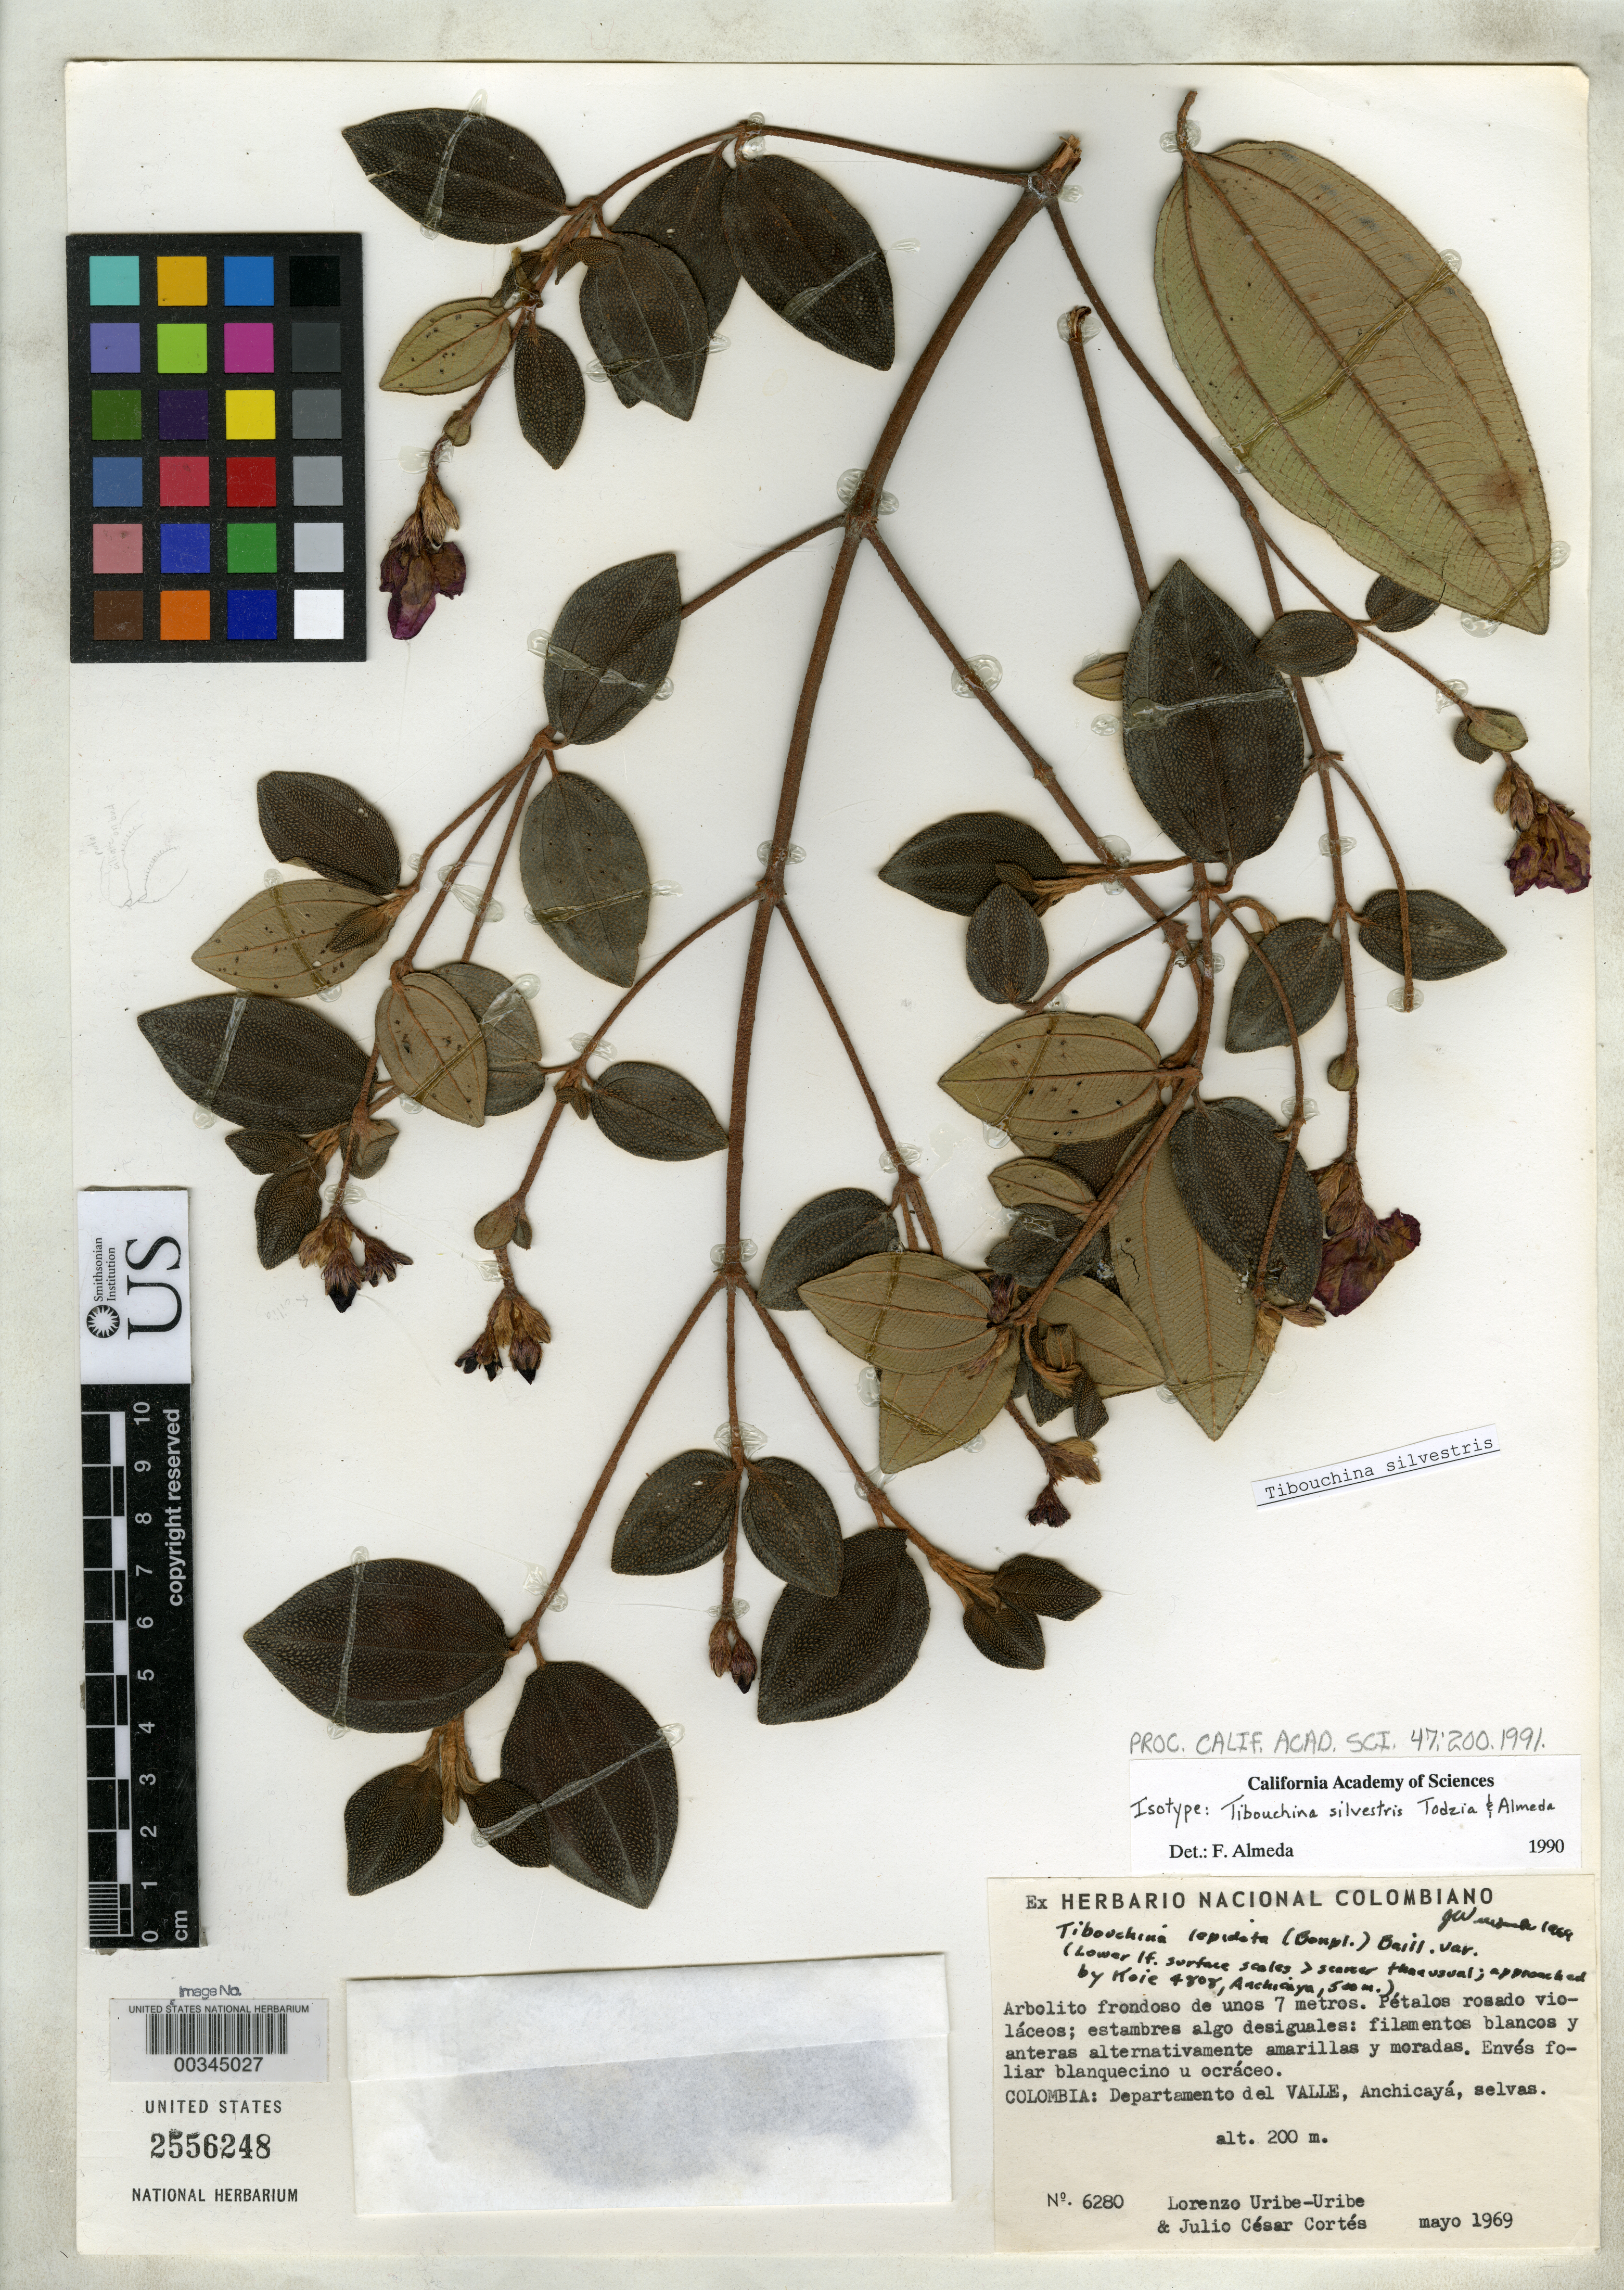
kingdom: Plantae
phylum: Tracheophyta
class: Magnoliopsida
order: Myrtales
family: Melastomataceae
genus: Tibouchina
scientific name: Tibouchina silvestris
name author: Todzia & Almeda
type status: Isotype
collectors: L. Uribe & J. Cortes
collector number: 6280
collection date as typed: May 1969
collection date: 1969-05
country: Colombia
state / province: Valle del Cauca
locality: Anchicaya.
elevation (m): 200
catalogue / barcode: US 2556248